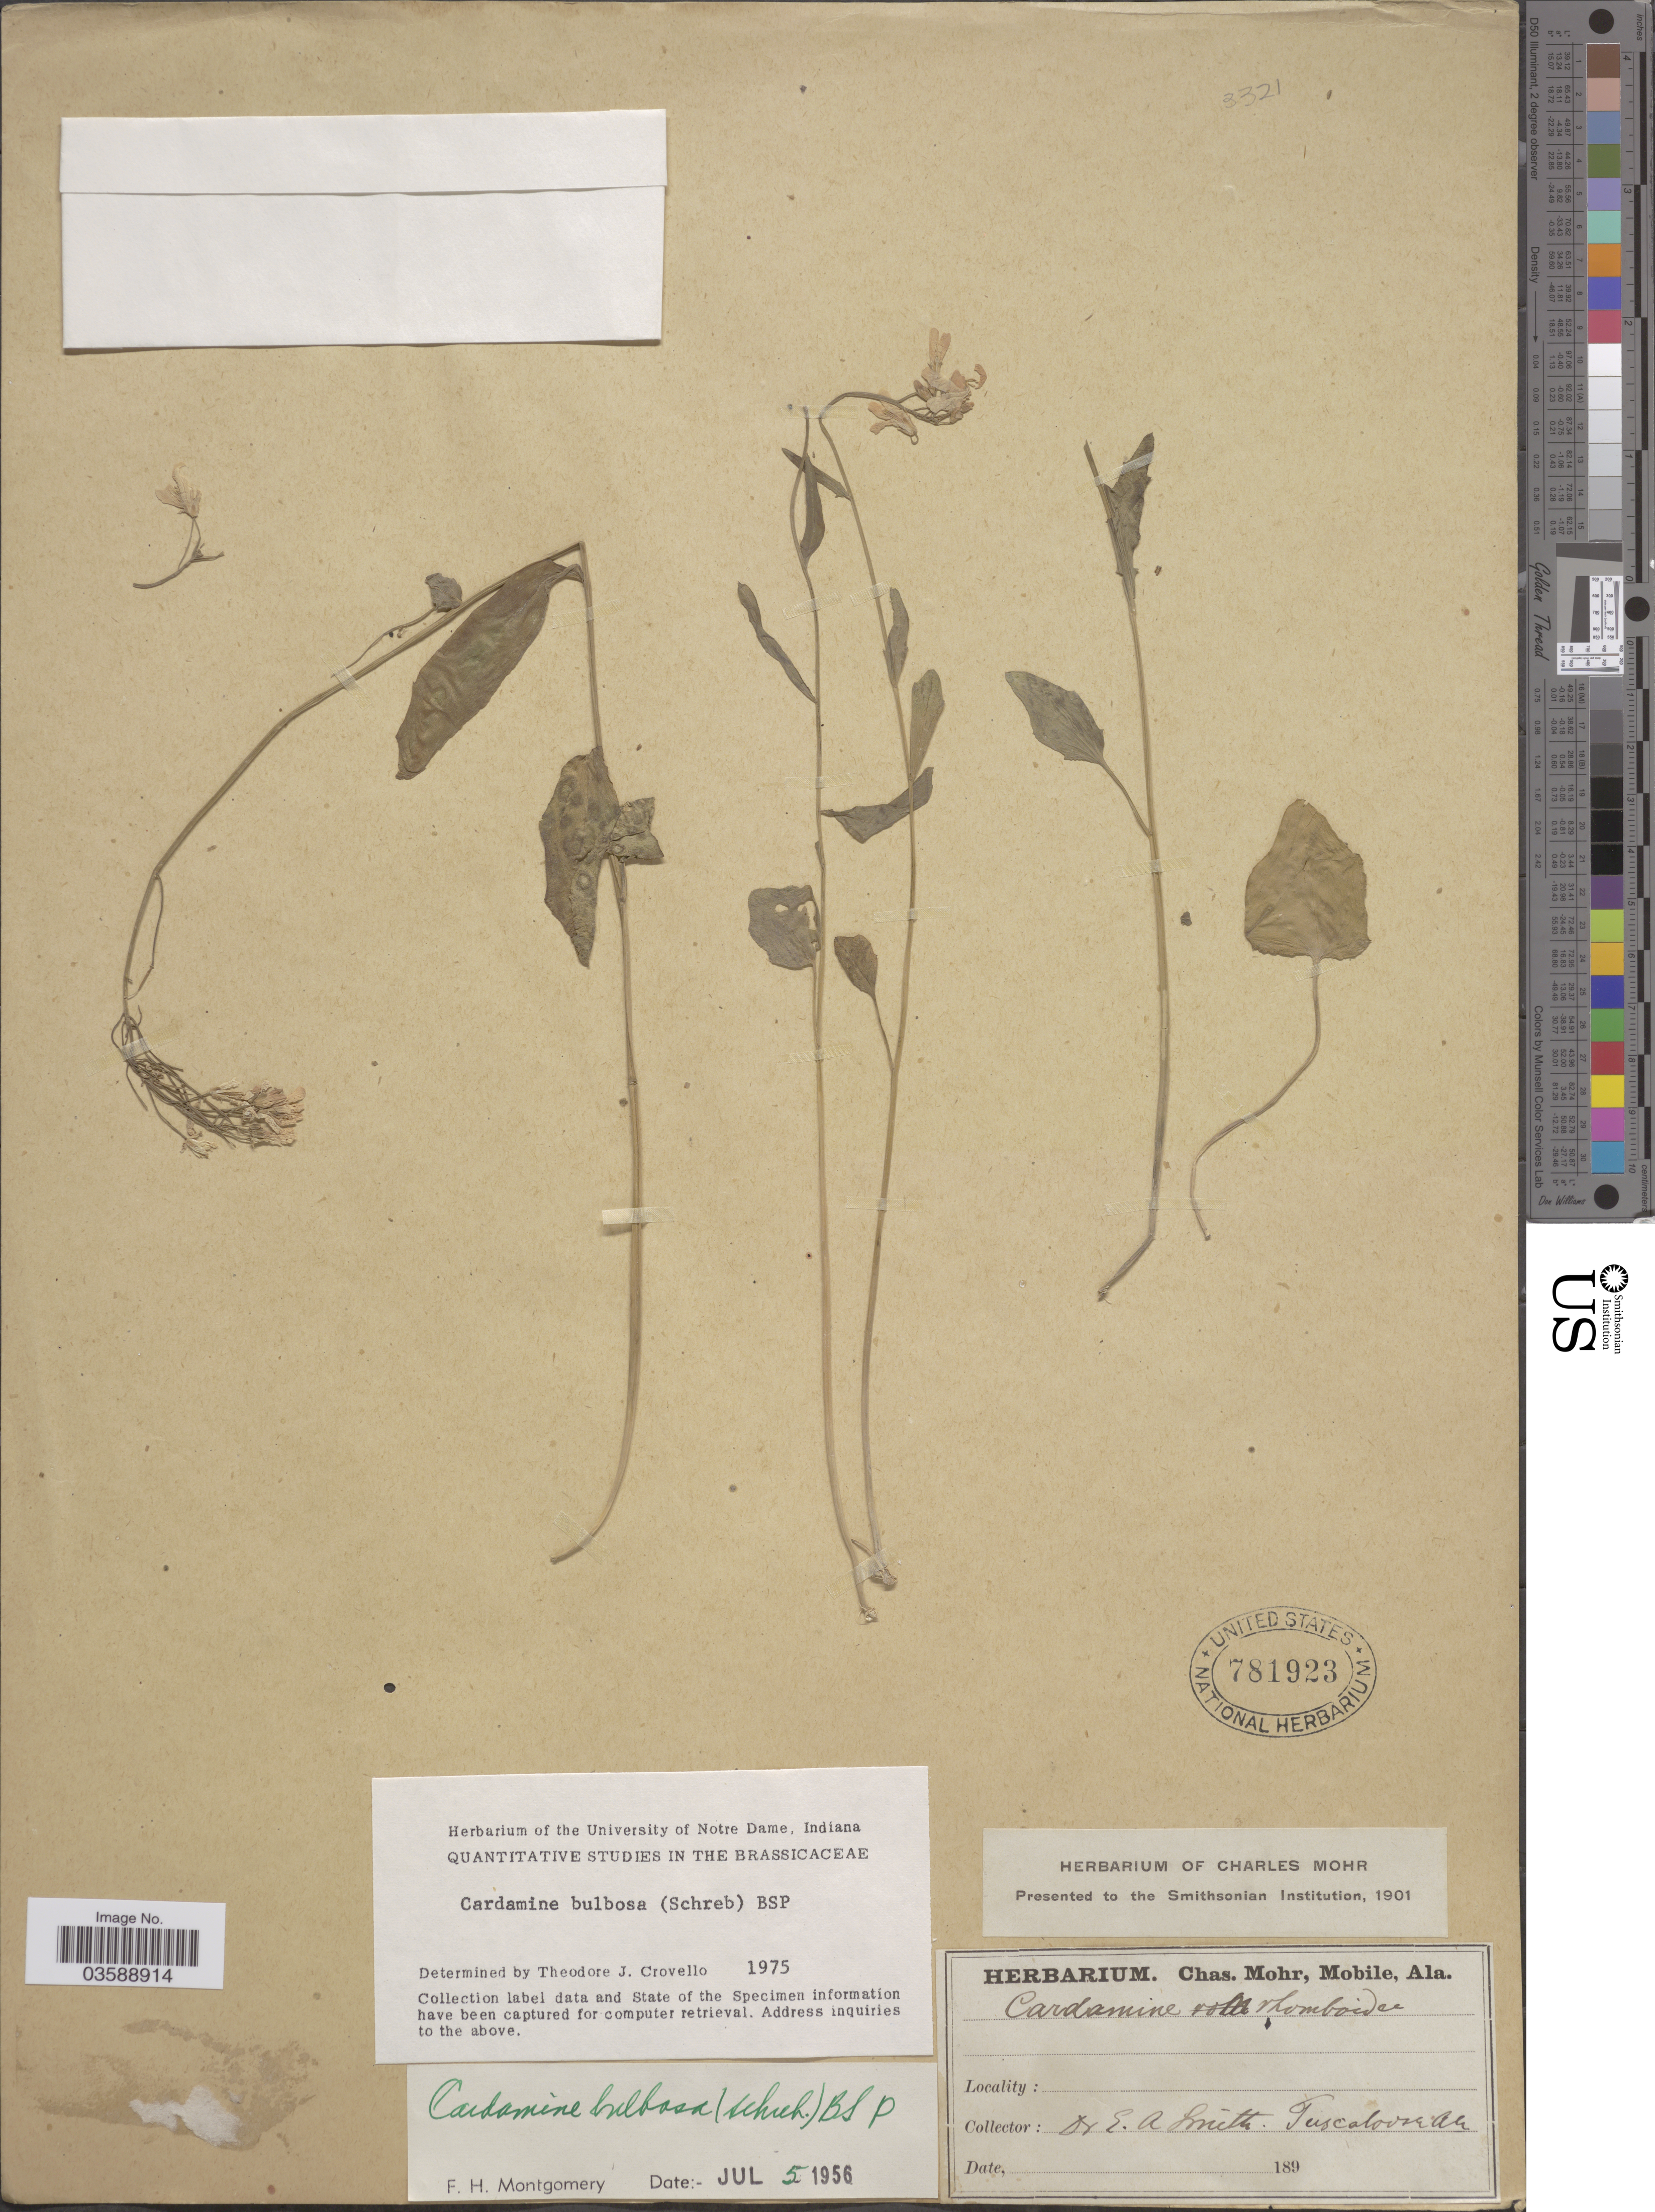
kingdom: Plantae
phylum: Tracheophyta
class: Magnoliopsida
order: Brassicales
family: Brassicaceae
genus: Cardamine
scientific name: Cardamine bulbosa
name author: (Schreb. ex Muhl.) Britton et al.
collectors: E. A. Smith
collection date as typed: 189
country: United States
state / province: Alabama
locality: Tuscaloosa.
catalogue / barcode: US 781923